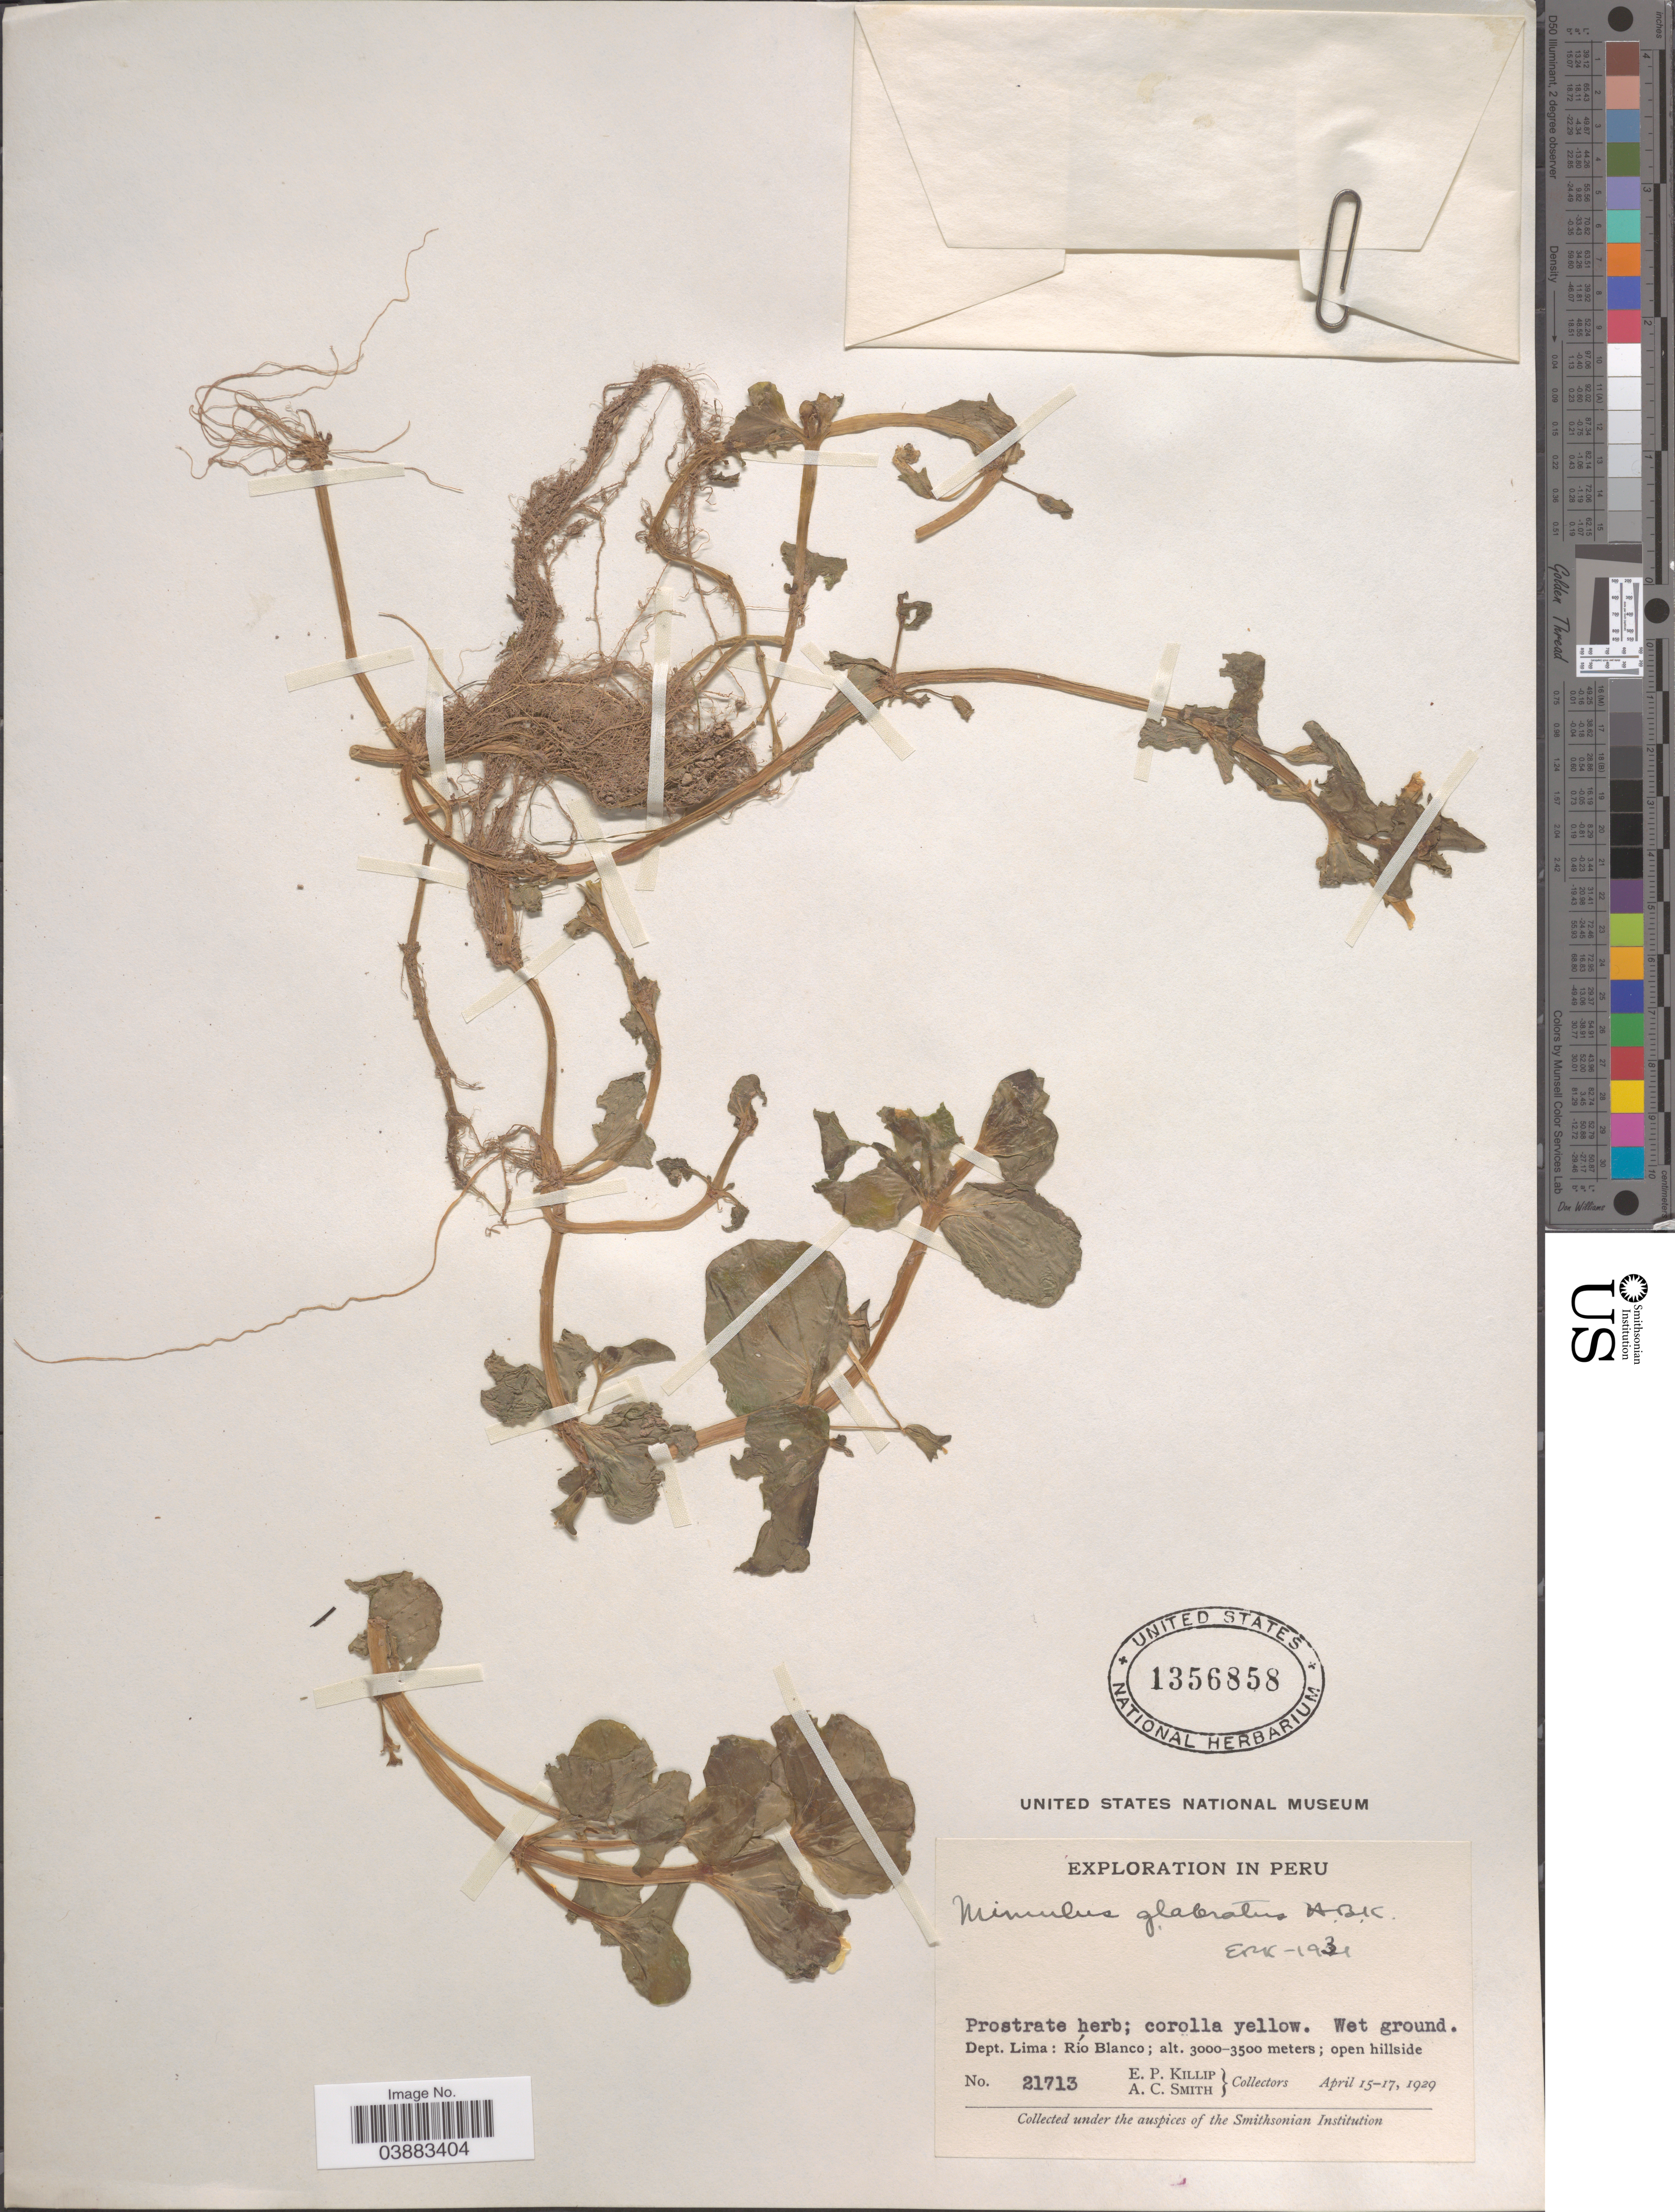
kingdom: Plantae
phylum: Tracheophyta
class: Magnoliopsida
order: Lamiales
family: Phrymaceae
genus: Mimulus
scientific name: Mimulus glabratus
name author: Kunth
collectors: E. P. Killip & A. C. Smith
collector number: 21713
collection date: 1929-04-15/1929-04-17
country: Peru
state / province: Lima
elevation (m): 3000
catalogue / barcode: US 1356858